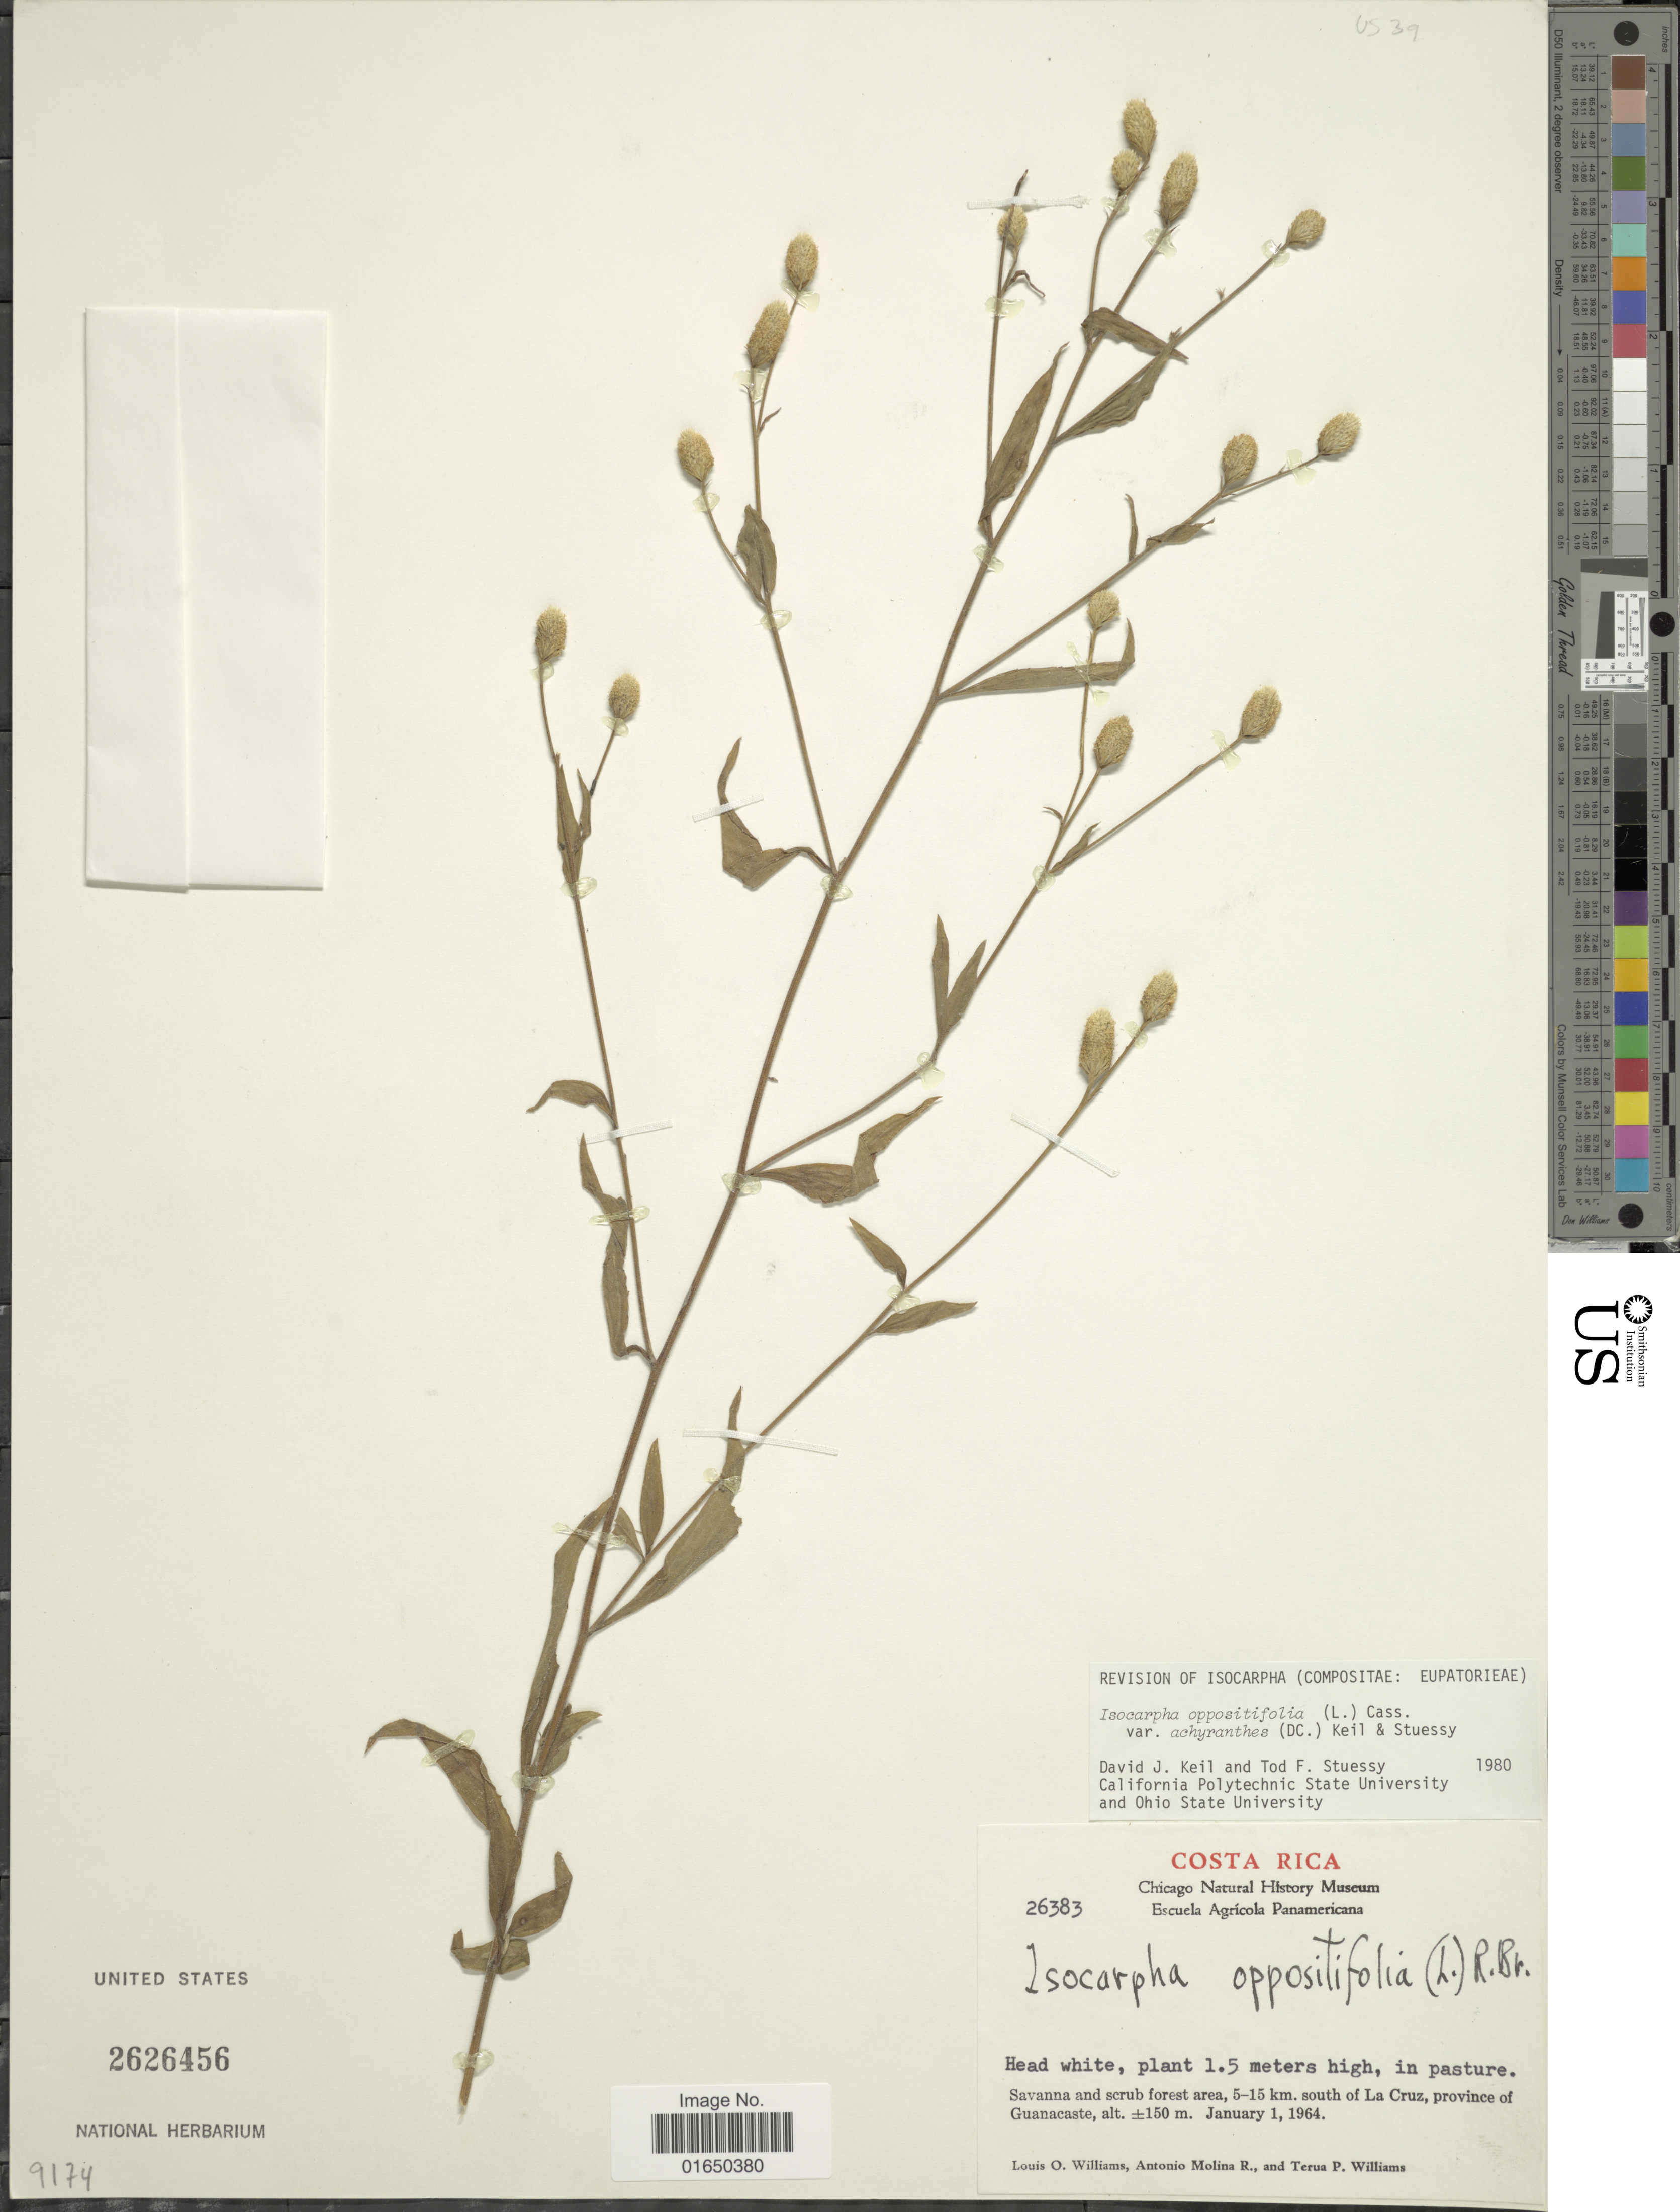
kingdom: Plantae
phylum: Tracheophyta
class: Magnoliopsida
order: Asterales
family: Asteraceae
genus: Isocarpha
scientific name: Isocarpha oppositifolia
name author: (L.) Cass.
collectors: L. O. Williams, A. Molina R. & T. P. Williams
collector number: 26383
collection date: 1964-01-01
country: Costa Rica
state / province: Guanacaste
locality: Savanna and scrub forest area, 5-15 km. south of La Cruz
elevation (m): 150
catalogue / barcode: US 2626456